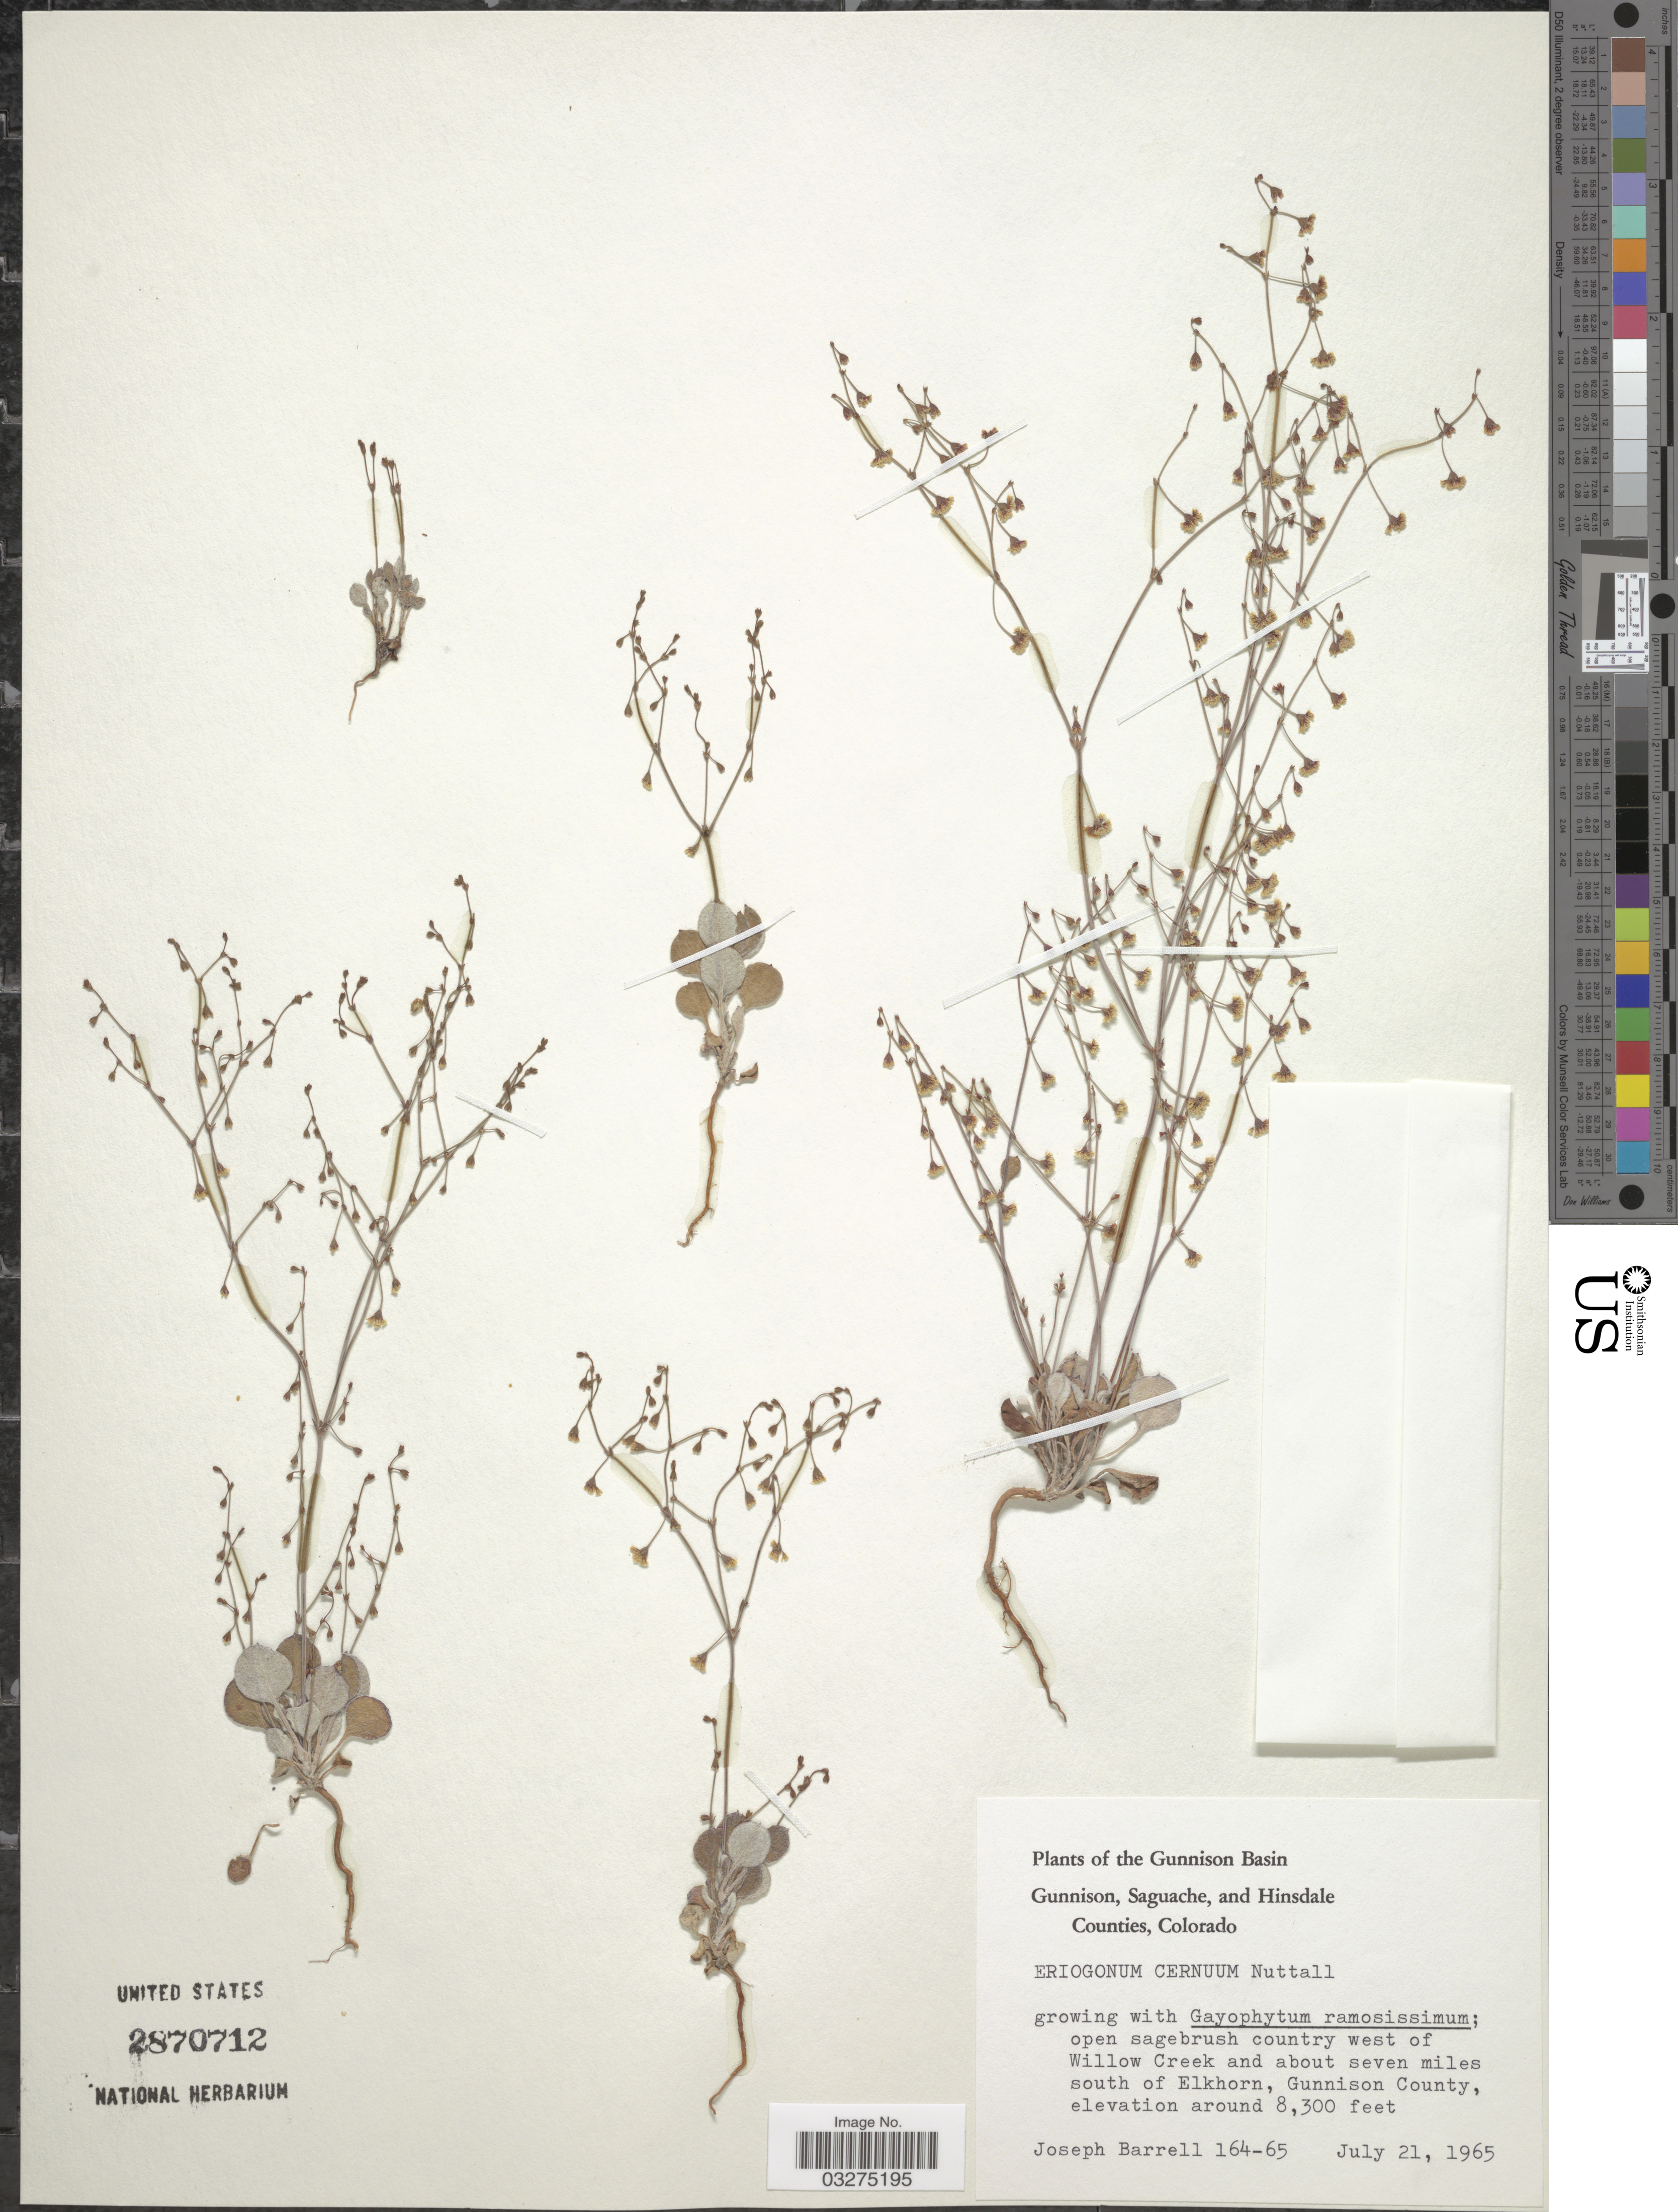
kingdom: Plantae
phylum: Tracheophyta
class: Magnoliopsida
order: Caryophyllales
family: Polygonaceae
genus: Eriogonum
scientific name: Eriogonum cernuum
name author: Nutt.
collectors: J. Barrell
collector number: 164-65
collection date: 1965-07-21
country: United States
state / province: Colorado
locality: The Gunnison Basin, open sagebrush country west of Willow Creek and about seven miles south of Elkhorn, Gunnison County.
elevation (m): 2530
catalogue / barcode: US 2870712